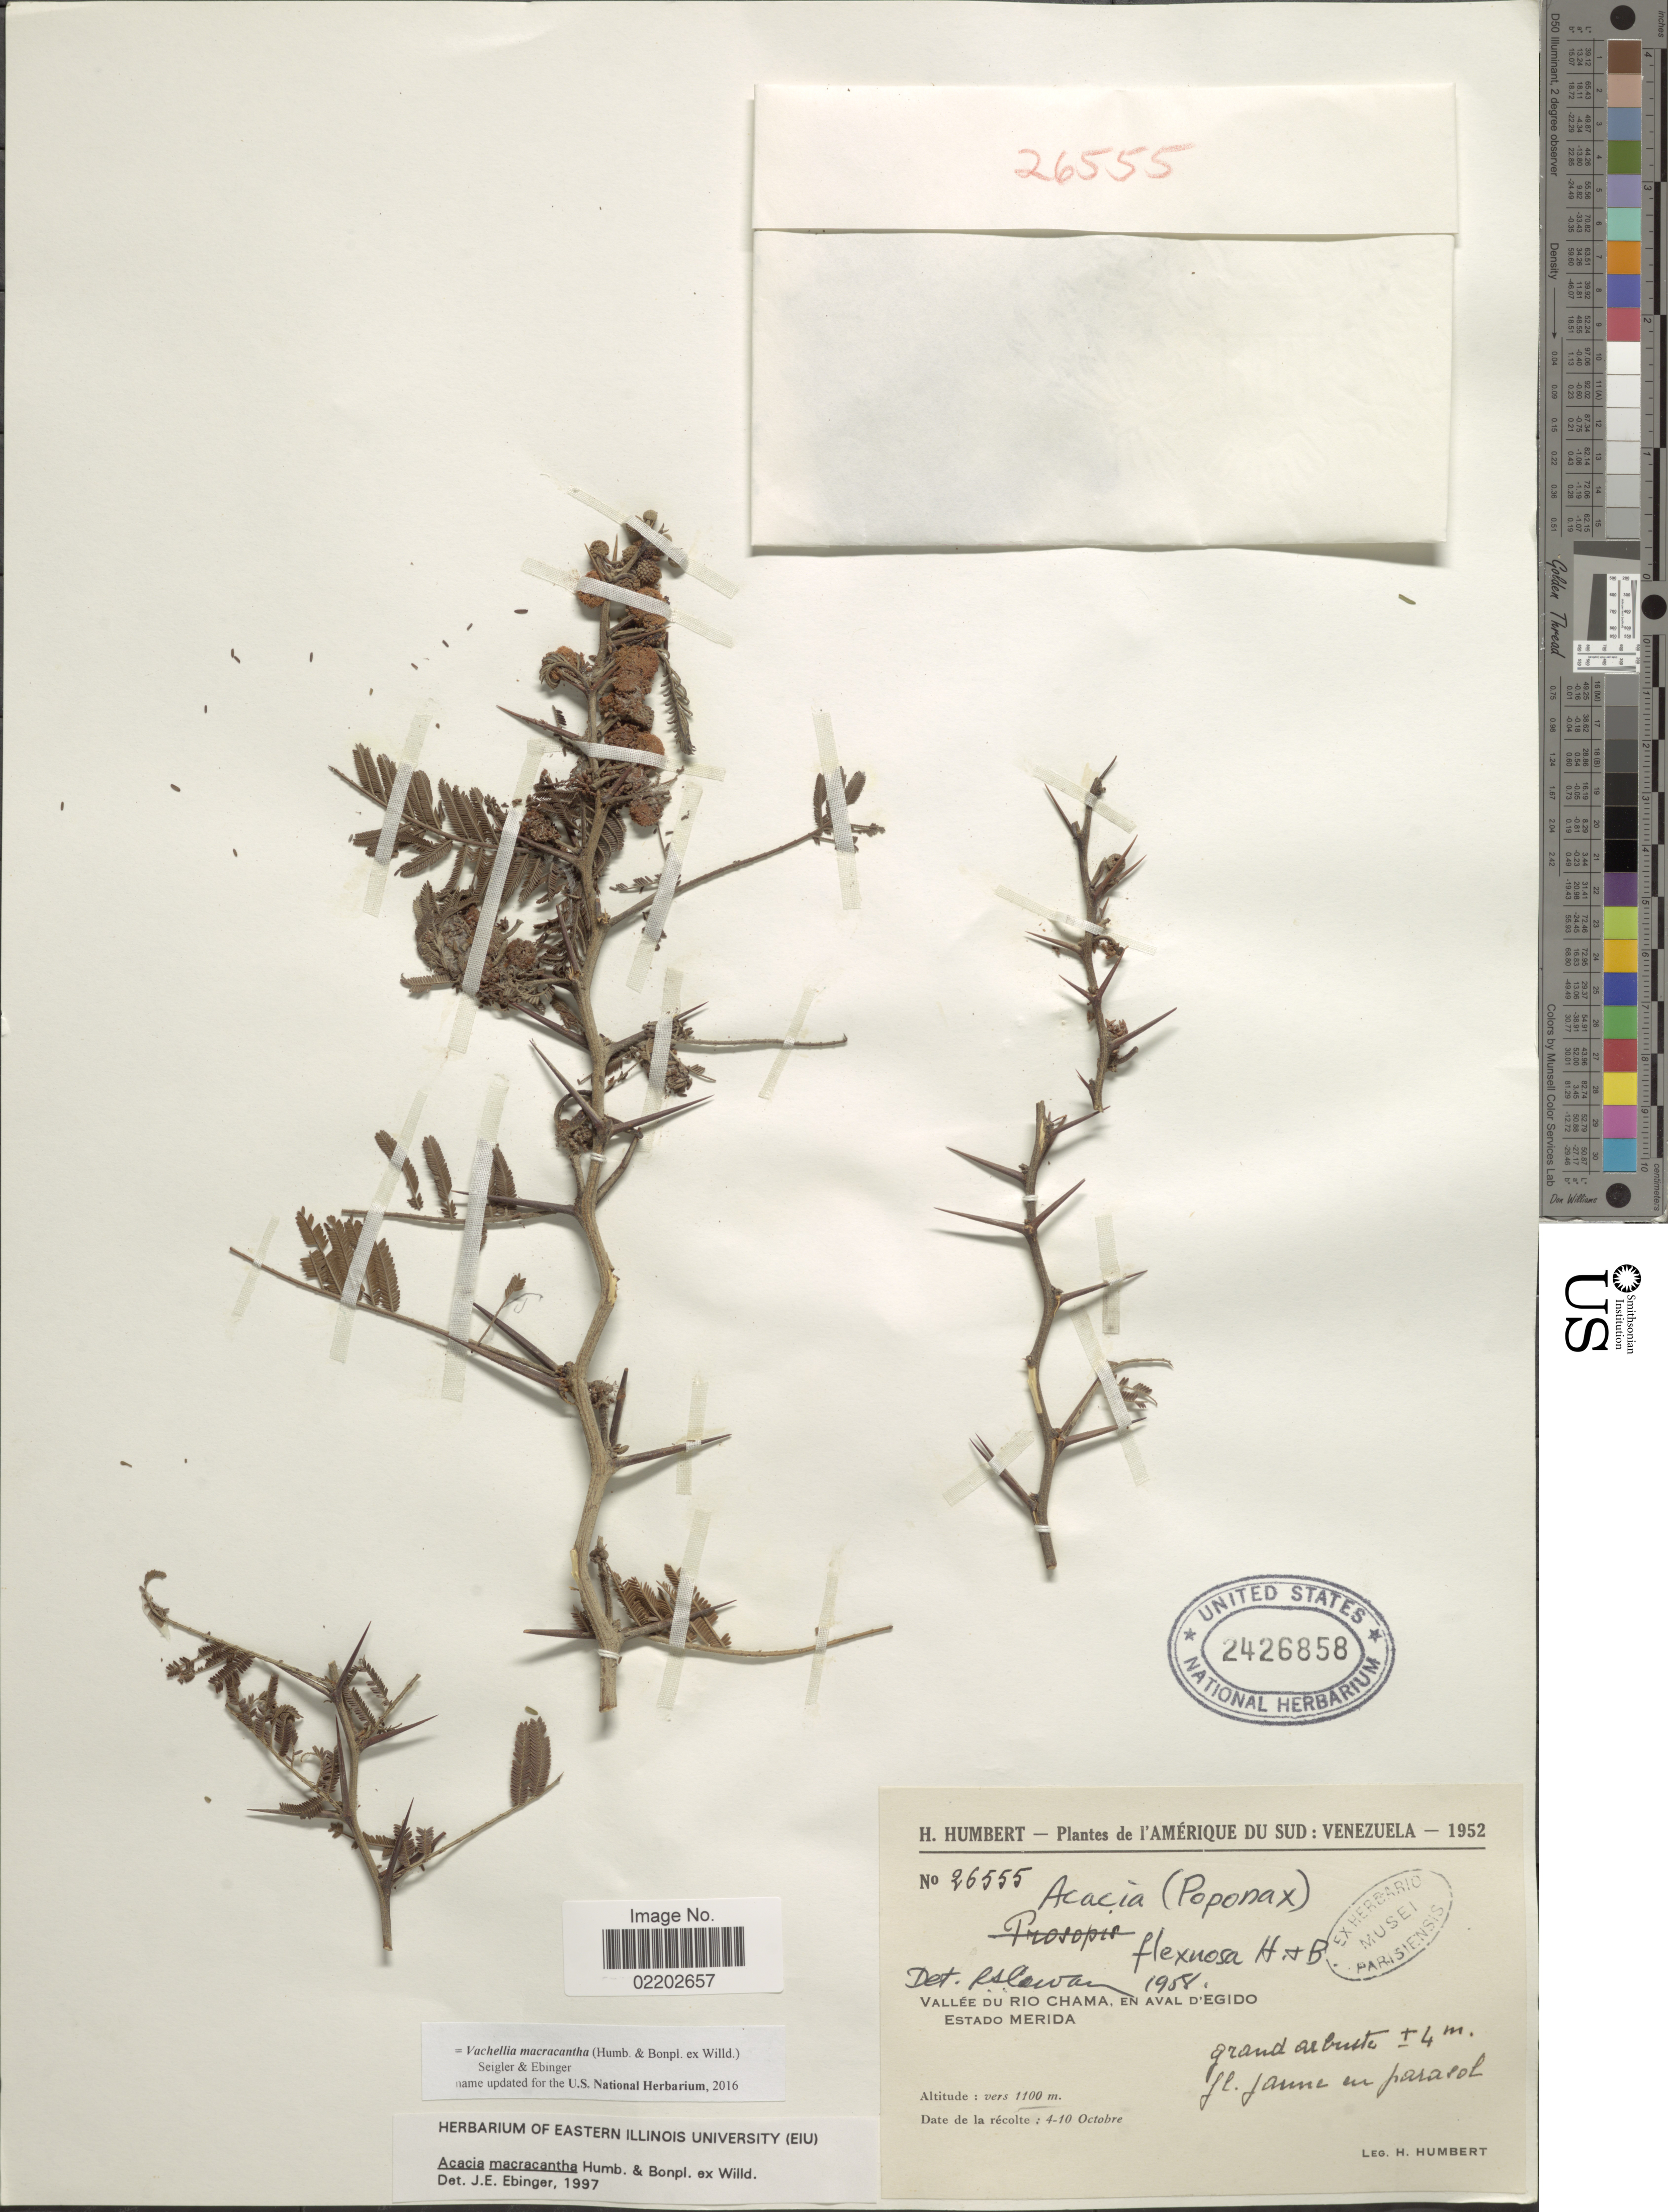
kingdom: Plantae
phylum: Tracheophyta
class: Magnoliopsida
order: Fabales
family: Fabaceae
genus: Vachellia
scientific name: Vachellia macracantha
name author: (Humb. & Bonpl. ex Willd.) Seigler & Ebinger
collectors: H. Humbert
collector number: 26555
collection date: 1952-10-04/1952-10-10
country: Venezuela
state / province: Mérida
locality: Vallee du Rio Chama, en aval d'Egido, Estado Merida.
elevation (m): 1100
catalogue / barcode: US 2426858